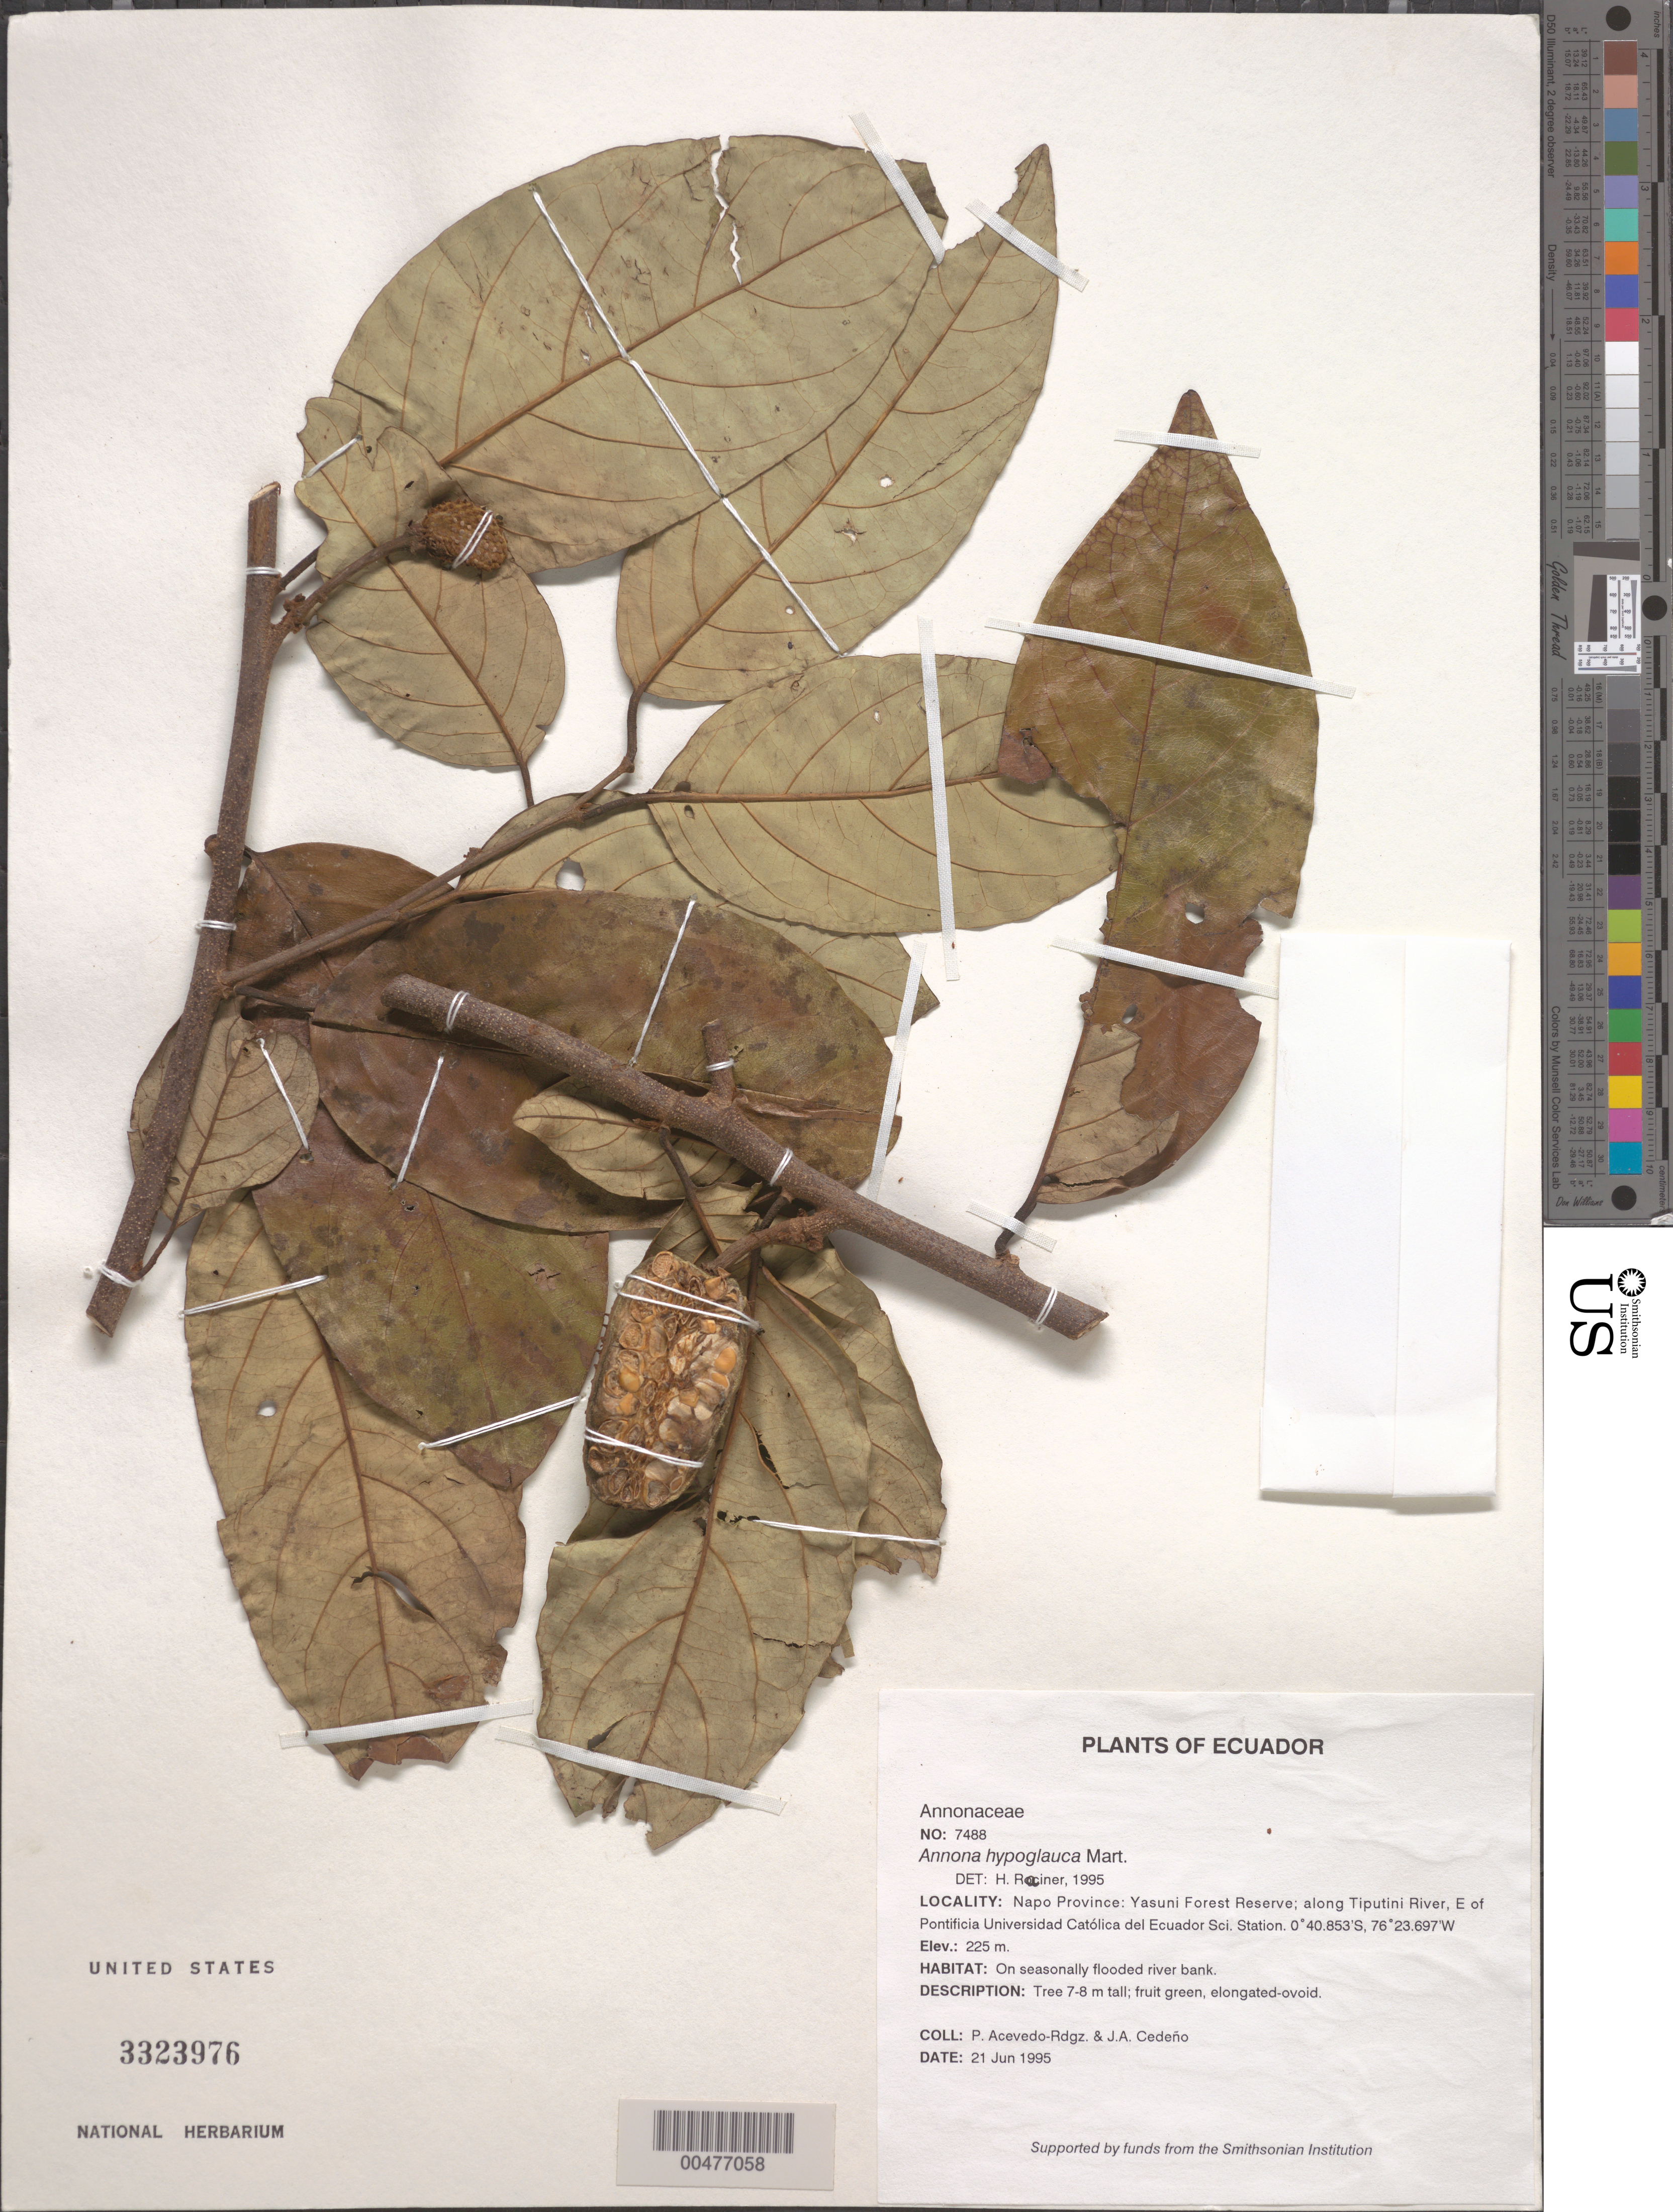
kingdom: Plantae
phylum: Tracheophyta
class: Magnoliopsida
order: Magnoliales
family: Annonaceae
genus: Annona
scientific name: Annona hypoglauca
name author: Mart.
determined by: Rociner, H.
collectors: P. Acevedo-Rodr. & J. A. Cedeño M.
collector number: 7488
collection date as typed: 21 Jun 1995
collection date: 1995-06-21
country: Ecuador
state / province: Napo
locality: Napo Province: Yasuni Forest Reserve; along Tiputini River, E of Pontificia Universidad Católica del Ecuador Sci. Station.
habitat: On seasonally flooded river bank.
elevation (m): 225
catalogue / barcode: US 3323976